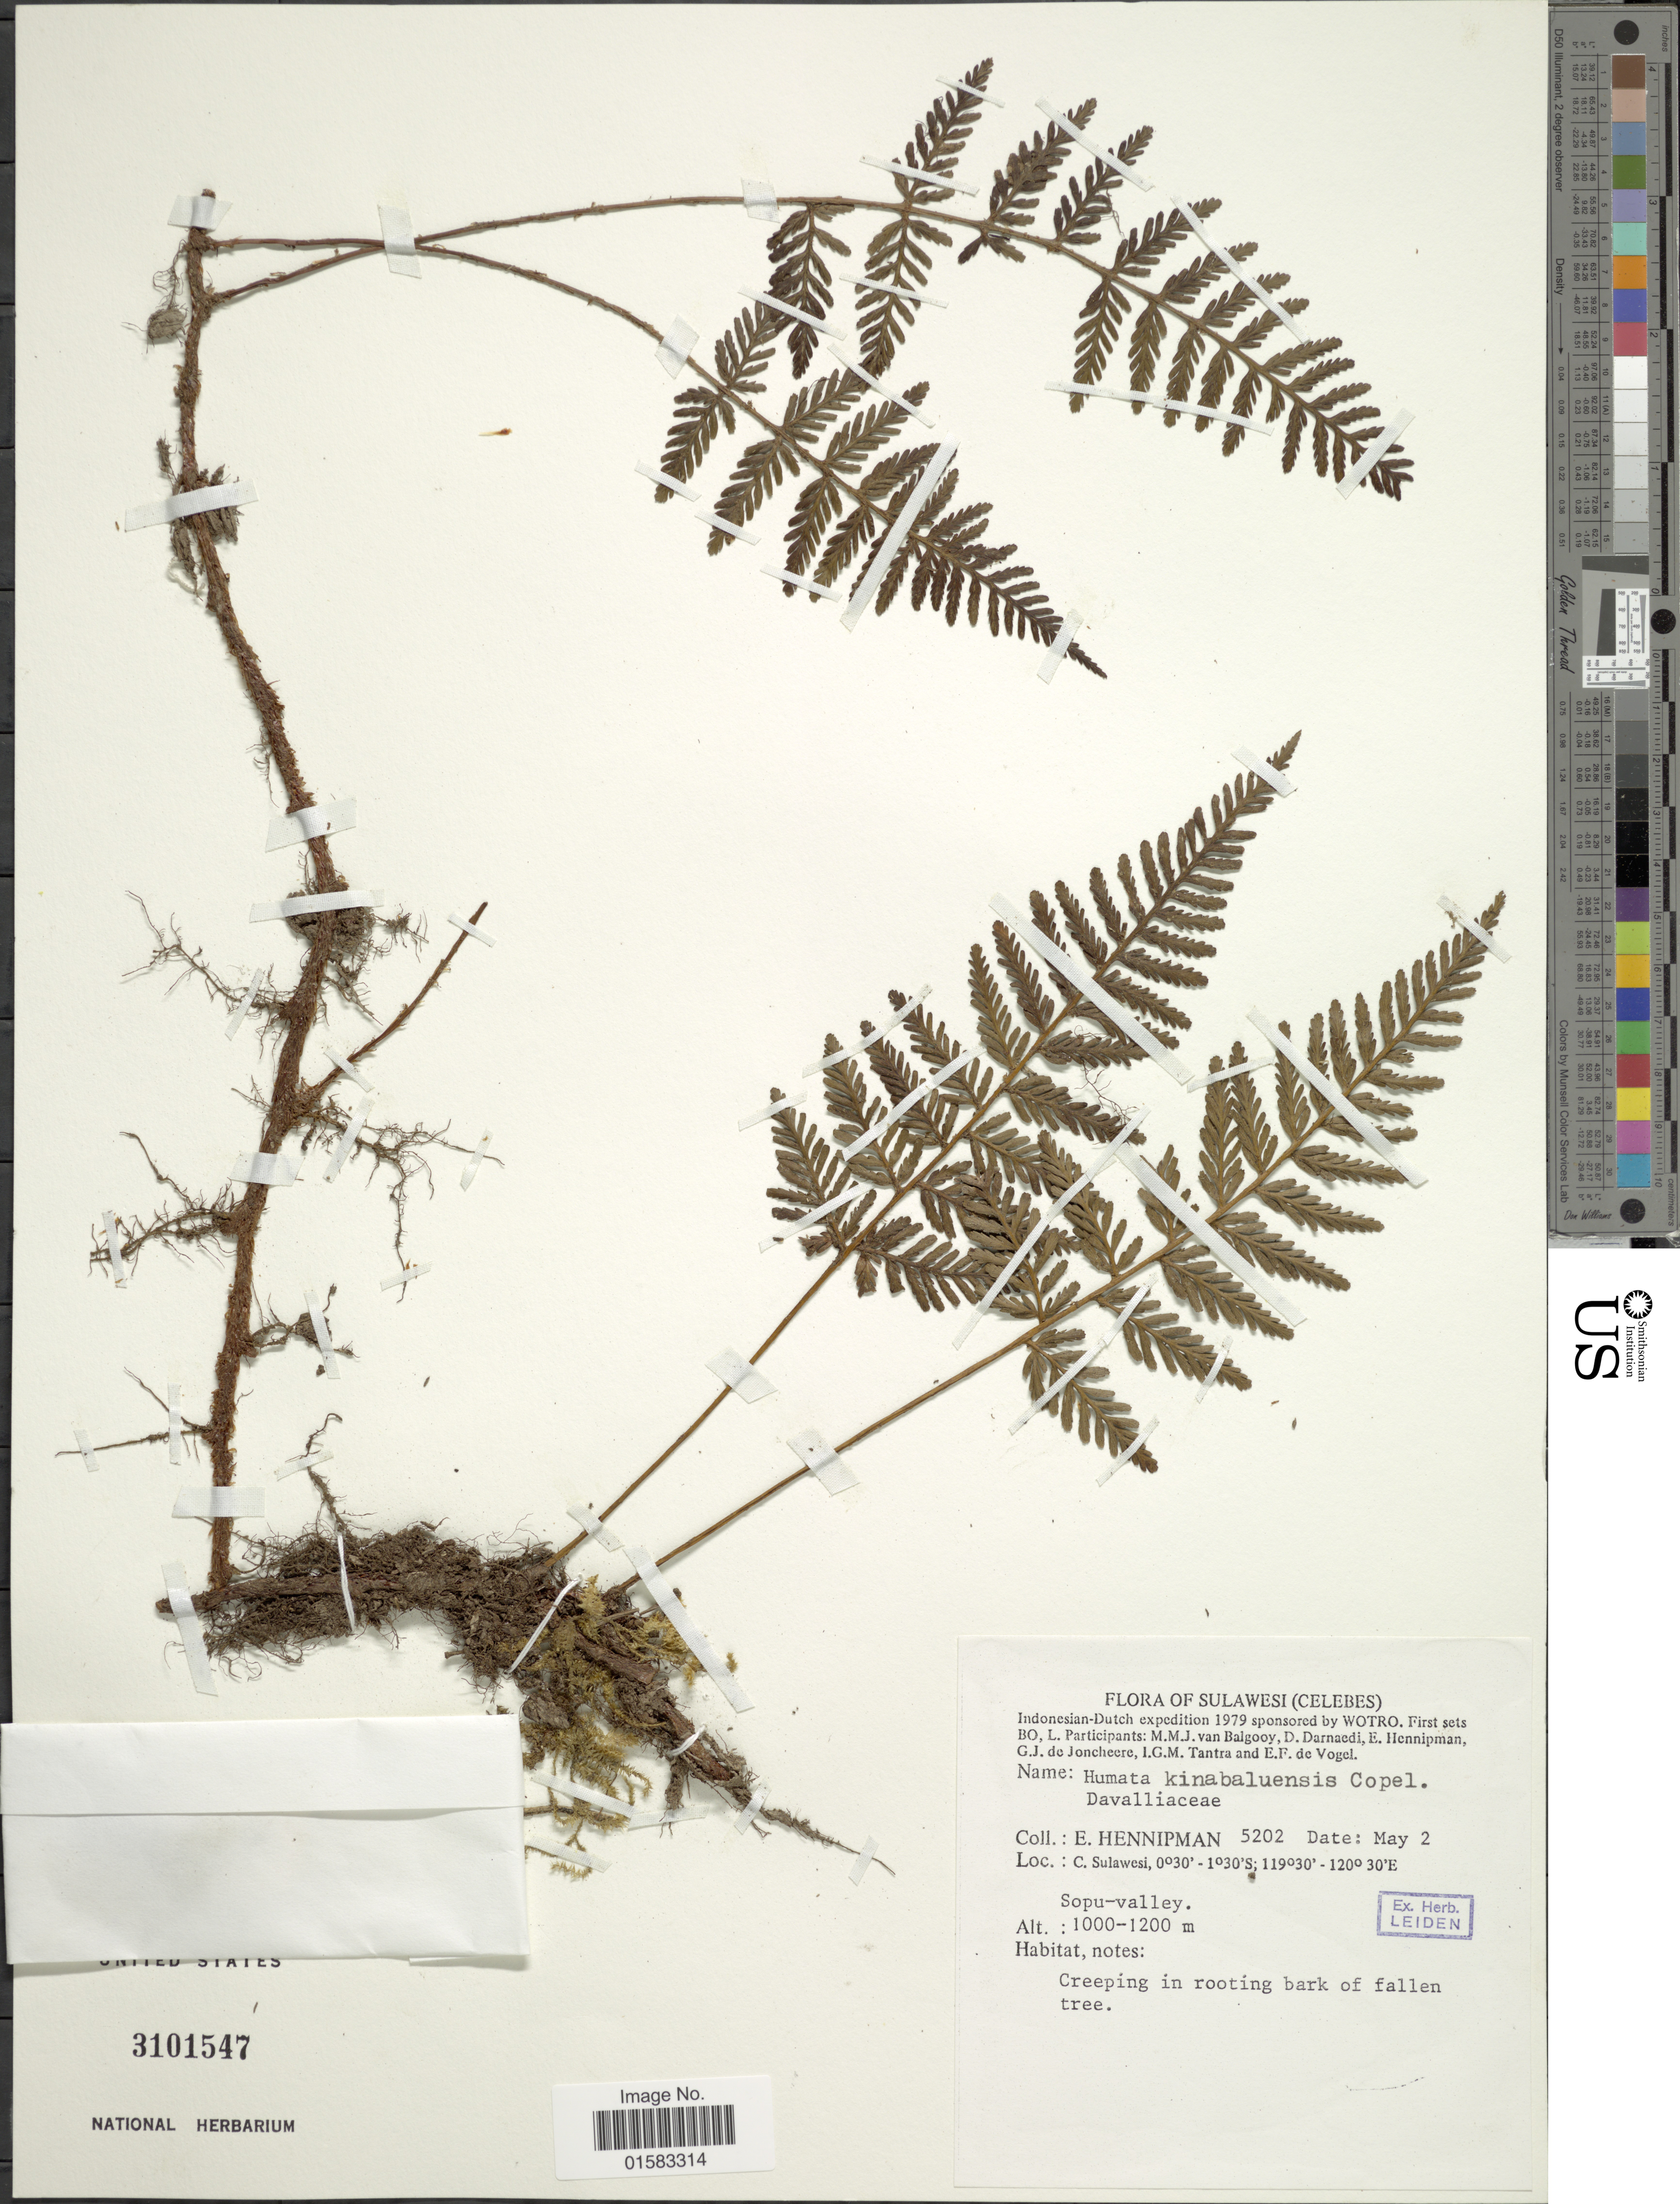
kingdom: Plantae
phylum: Tracheophyta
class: Polypodiopsida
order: Polypodiales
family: Davalliaceae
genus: Davallia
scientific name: Davallia repens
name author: (L. f.) Kuhn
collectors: E. Hennipman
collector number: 5202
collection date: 1979-05-02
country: Indonesia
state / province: Sulawesi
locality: Indonesian-Dutch Expedition, Celebes, C. Sulawesi, Sopu-valley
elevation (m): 1000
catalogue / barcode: US 3101547